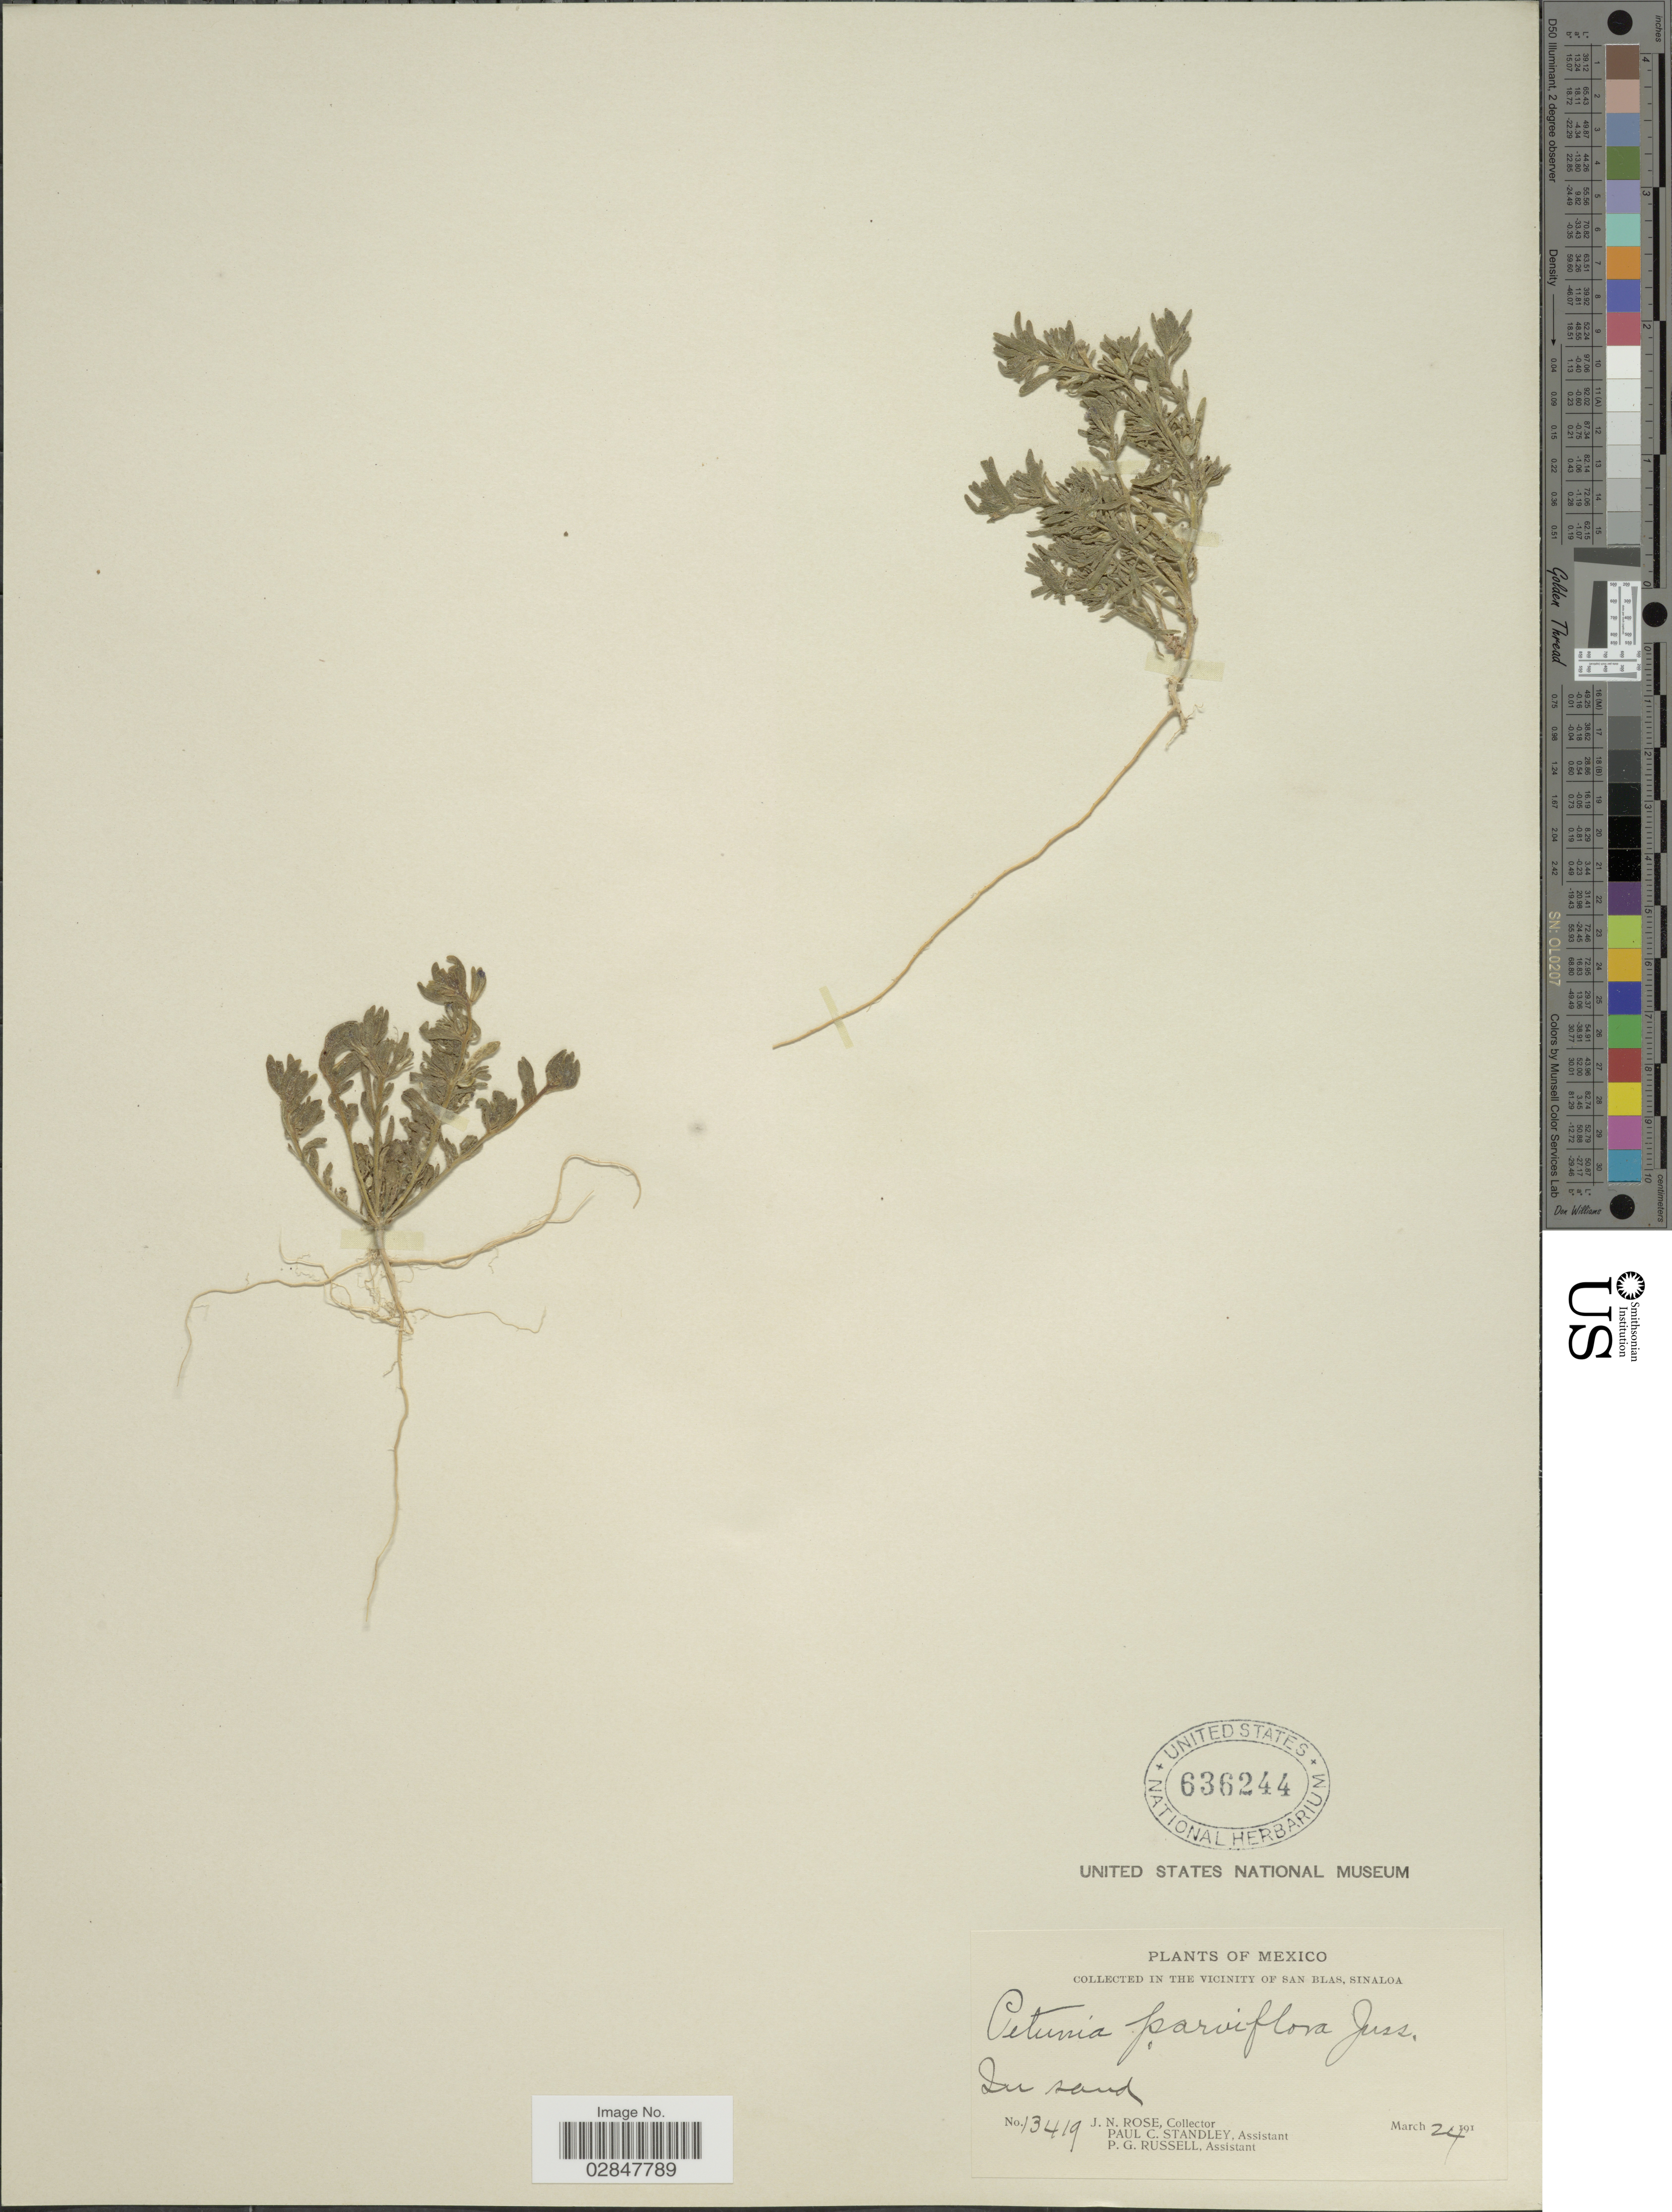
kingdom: Plantae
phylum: Tracheophyta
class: Magnoliopsida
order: Solanales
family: Solanaceae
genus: Petunia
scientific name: Petunia parviflora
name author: Juss.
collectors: J. N. Rose, P. C. Standley & P. G. Russell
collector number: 13419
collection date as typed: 191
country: Mexico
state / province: Sinaloa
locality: Vicinity of San Blas.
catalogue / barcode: US 636244